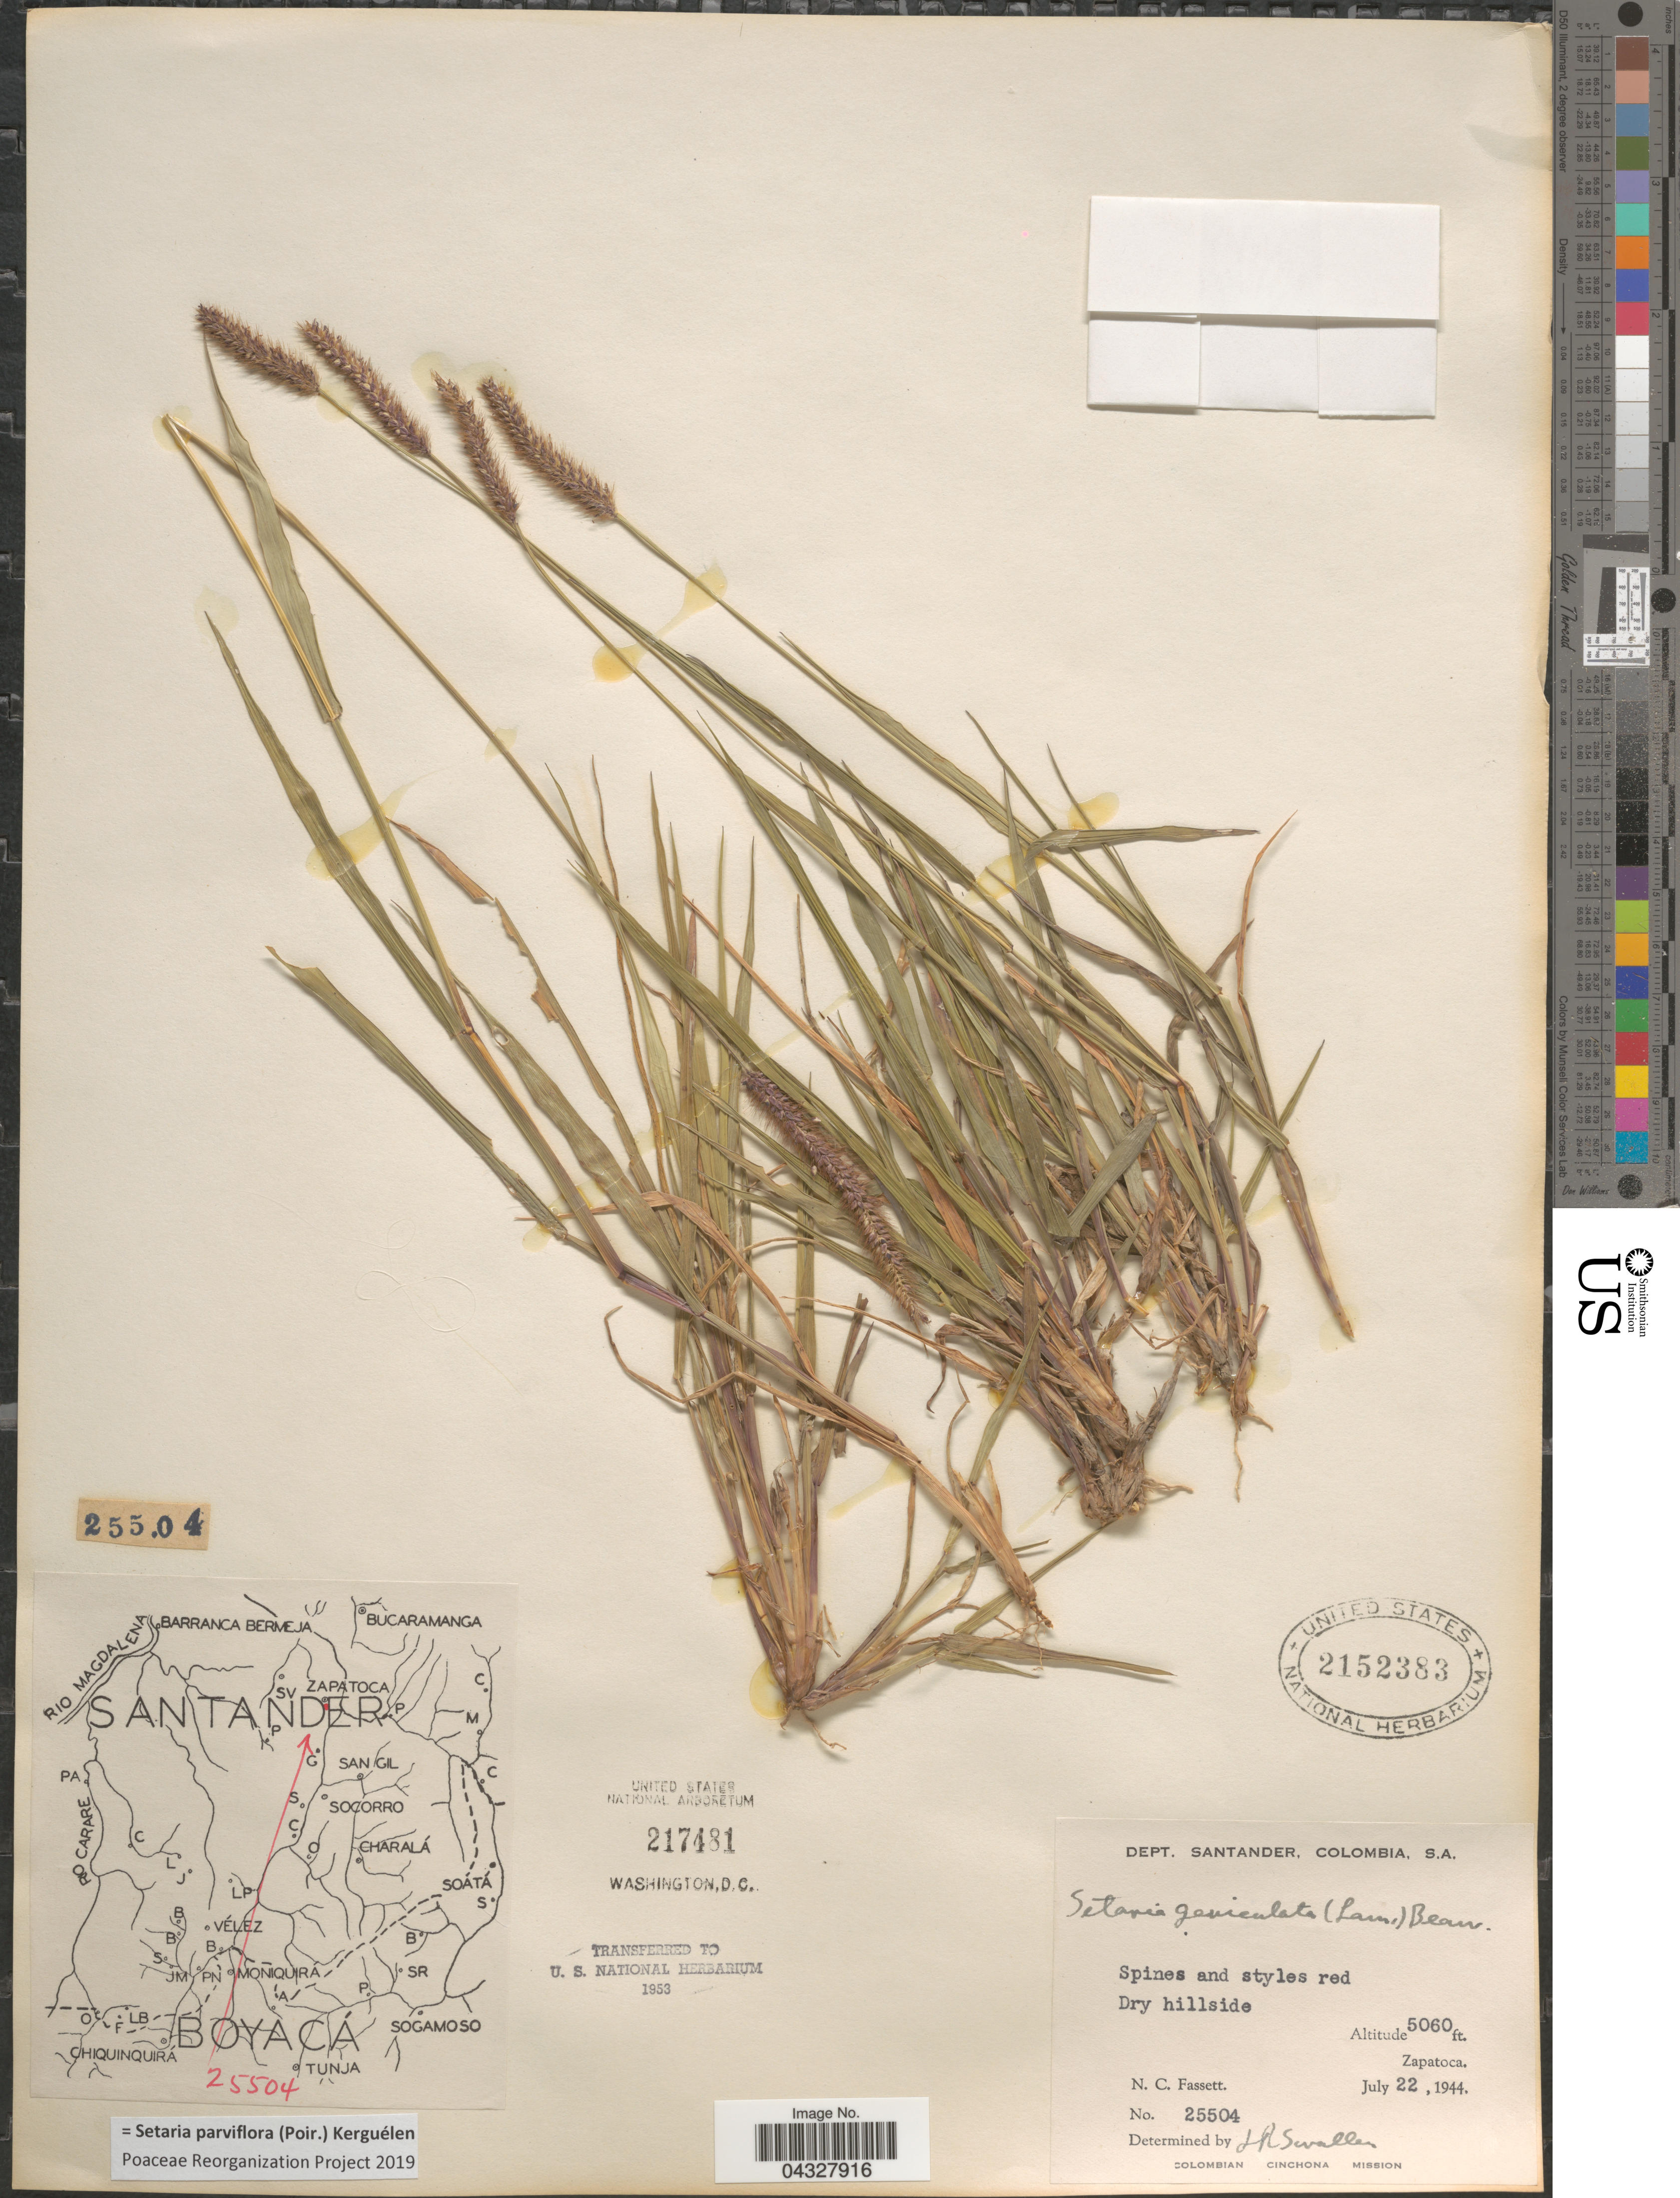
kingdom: Plantae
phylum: Tracheophyta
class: Liliopsida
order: Poales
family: Poaceae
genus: Setaria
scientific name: Setaria parviflora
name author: (Poir.) Kerguélen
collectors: N. C. Fassett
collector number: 25504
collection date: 1944-07-22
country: Colombia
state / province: Santander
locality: Dept. Santander. Zapatoca. Colombian Cinchona Mission.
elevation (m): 1542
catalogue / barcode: US 2152383